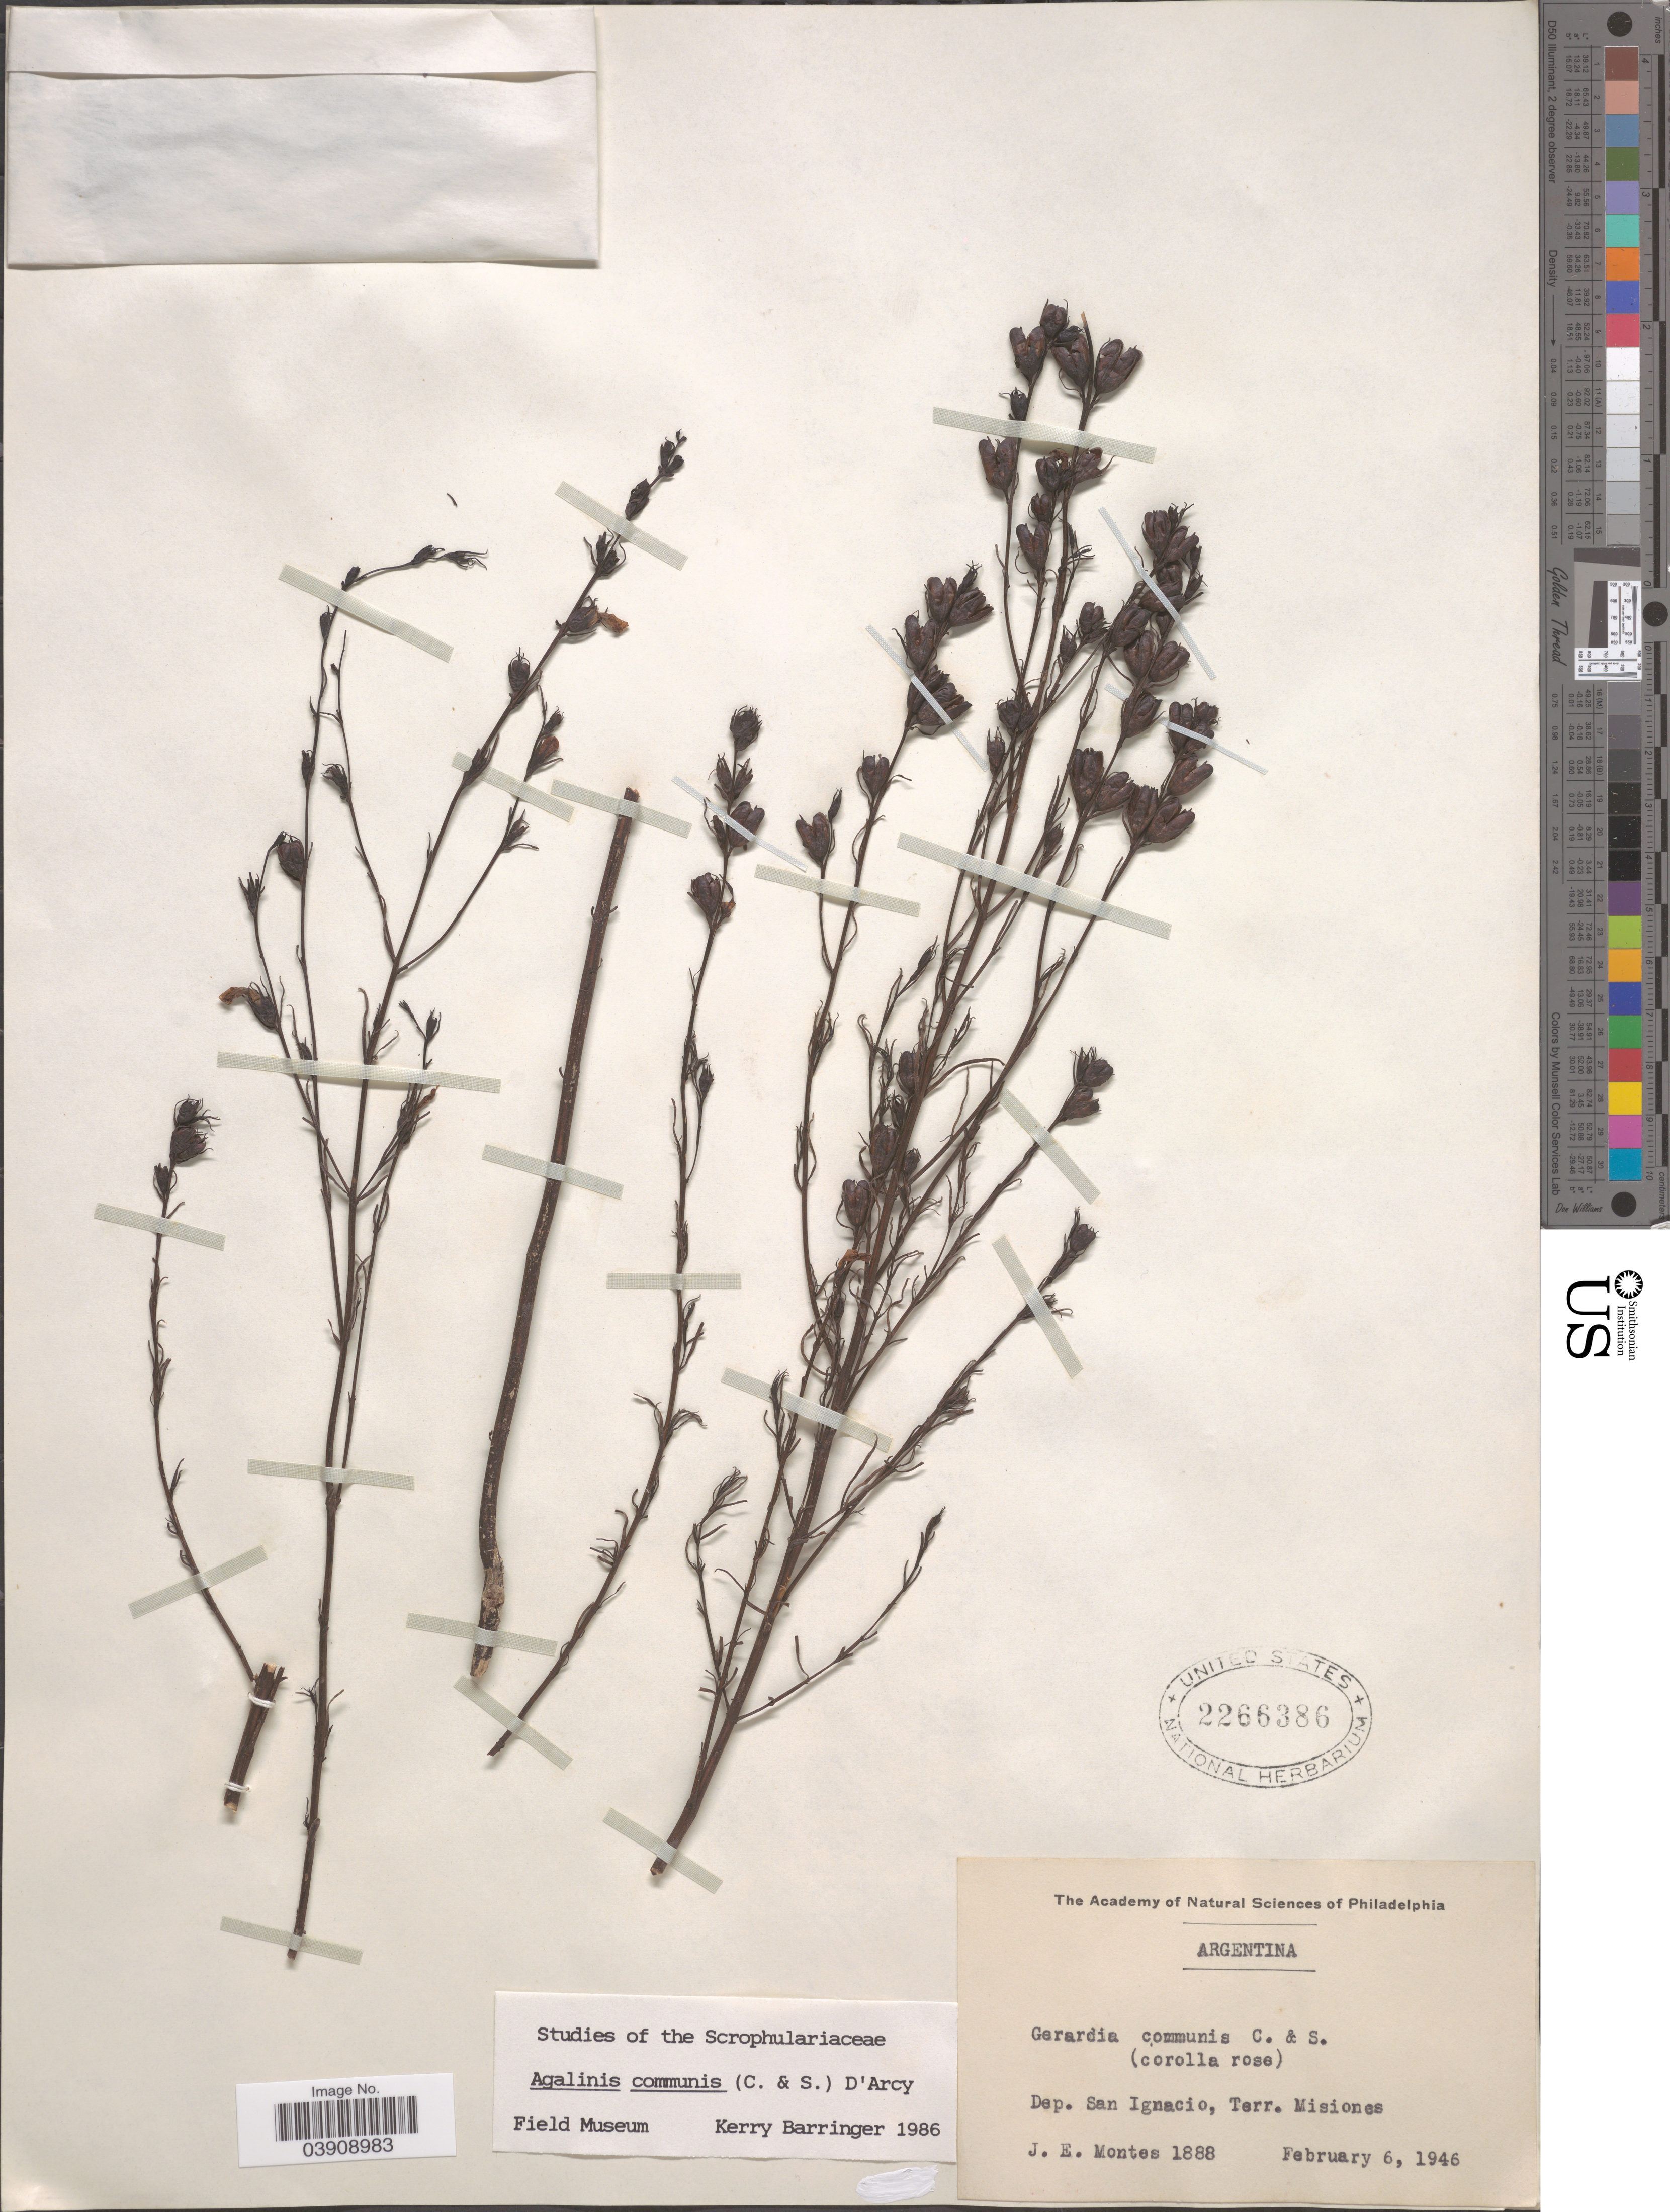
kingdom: Plantae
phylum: Tracheophyta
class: Magnoliopsida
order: Lamiales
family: Orobanchaceae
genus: Agalinis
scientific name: Agalinis communis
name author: (Cham. & Schltdl.) D'Arcy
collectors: J. E. Montes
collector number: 1888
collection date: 1946-02-06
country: Paraguay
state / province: Misiones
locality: Dep. San Ignacio, Terr. Misiones.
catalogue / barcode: US 2266386